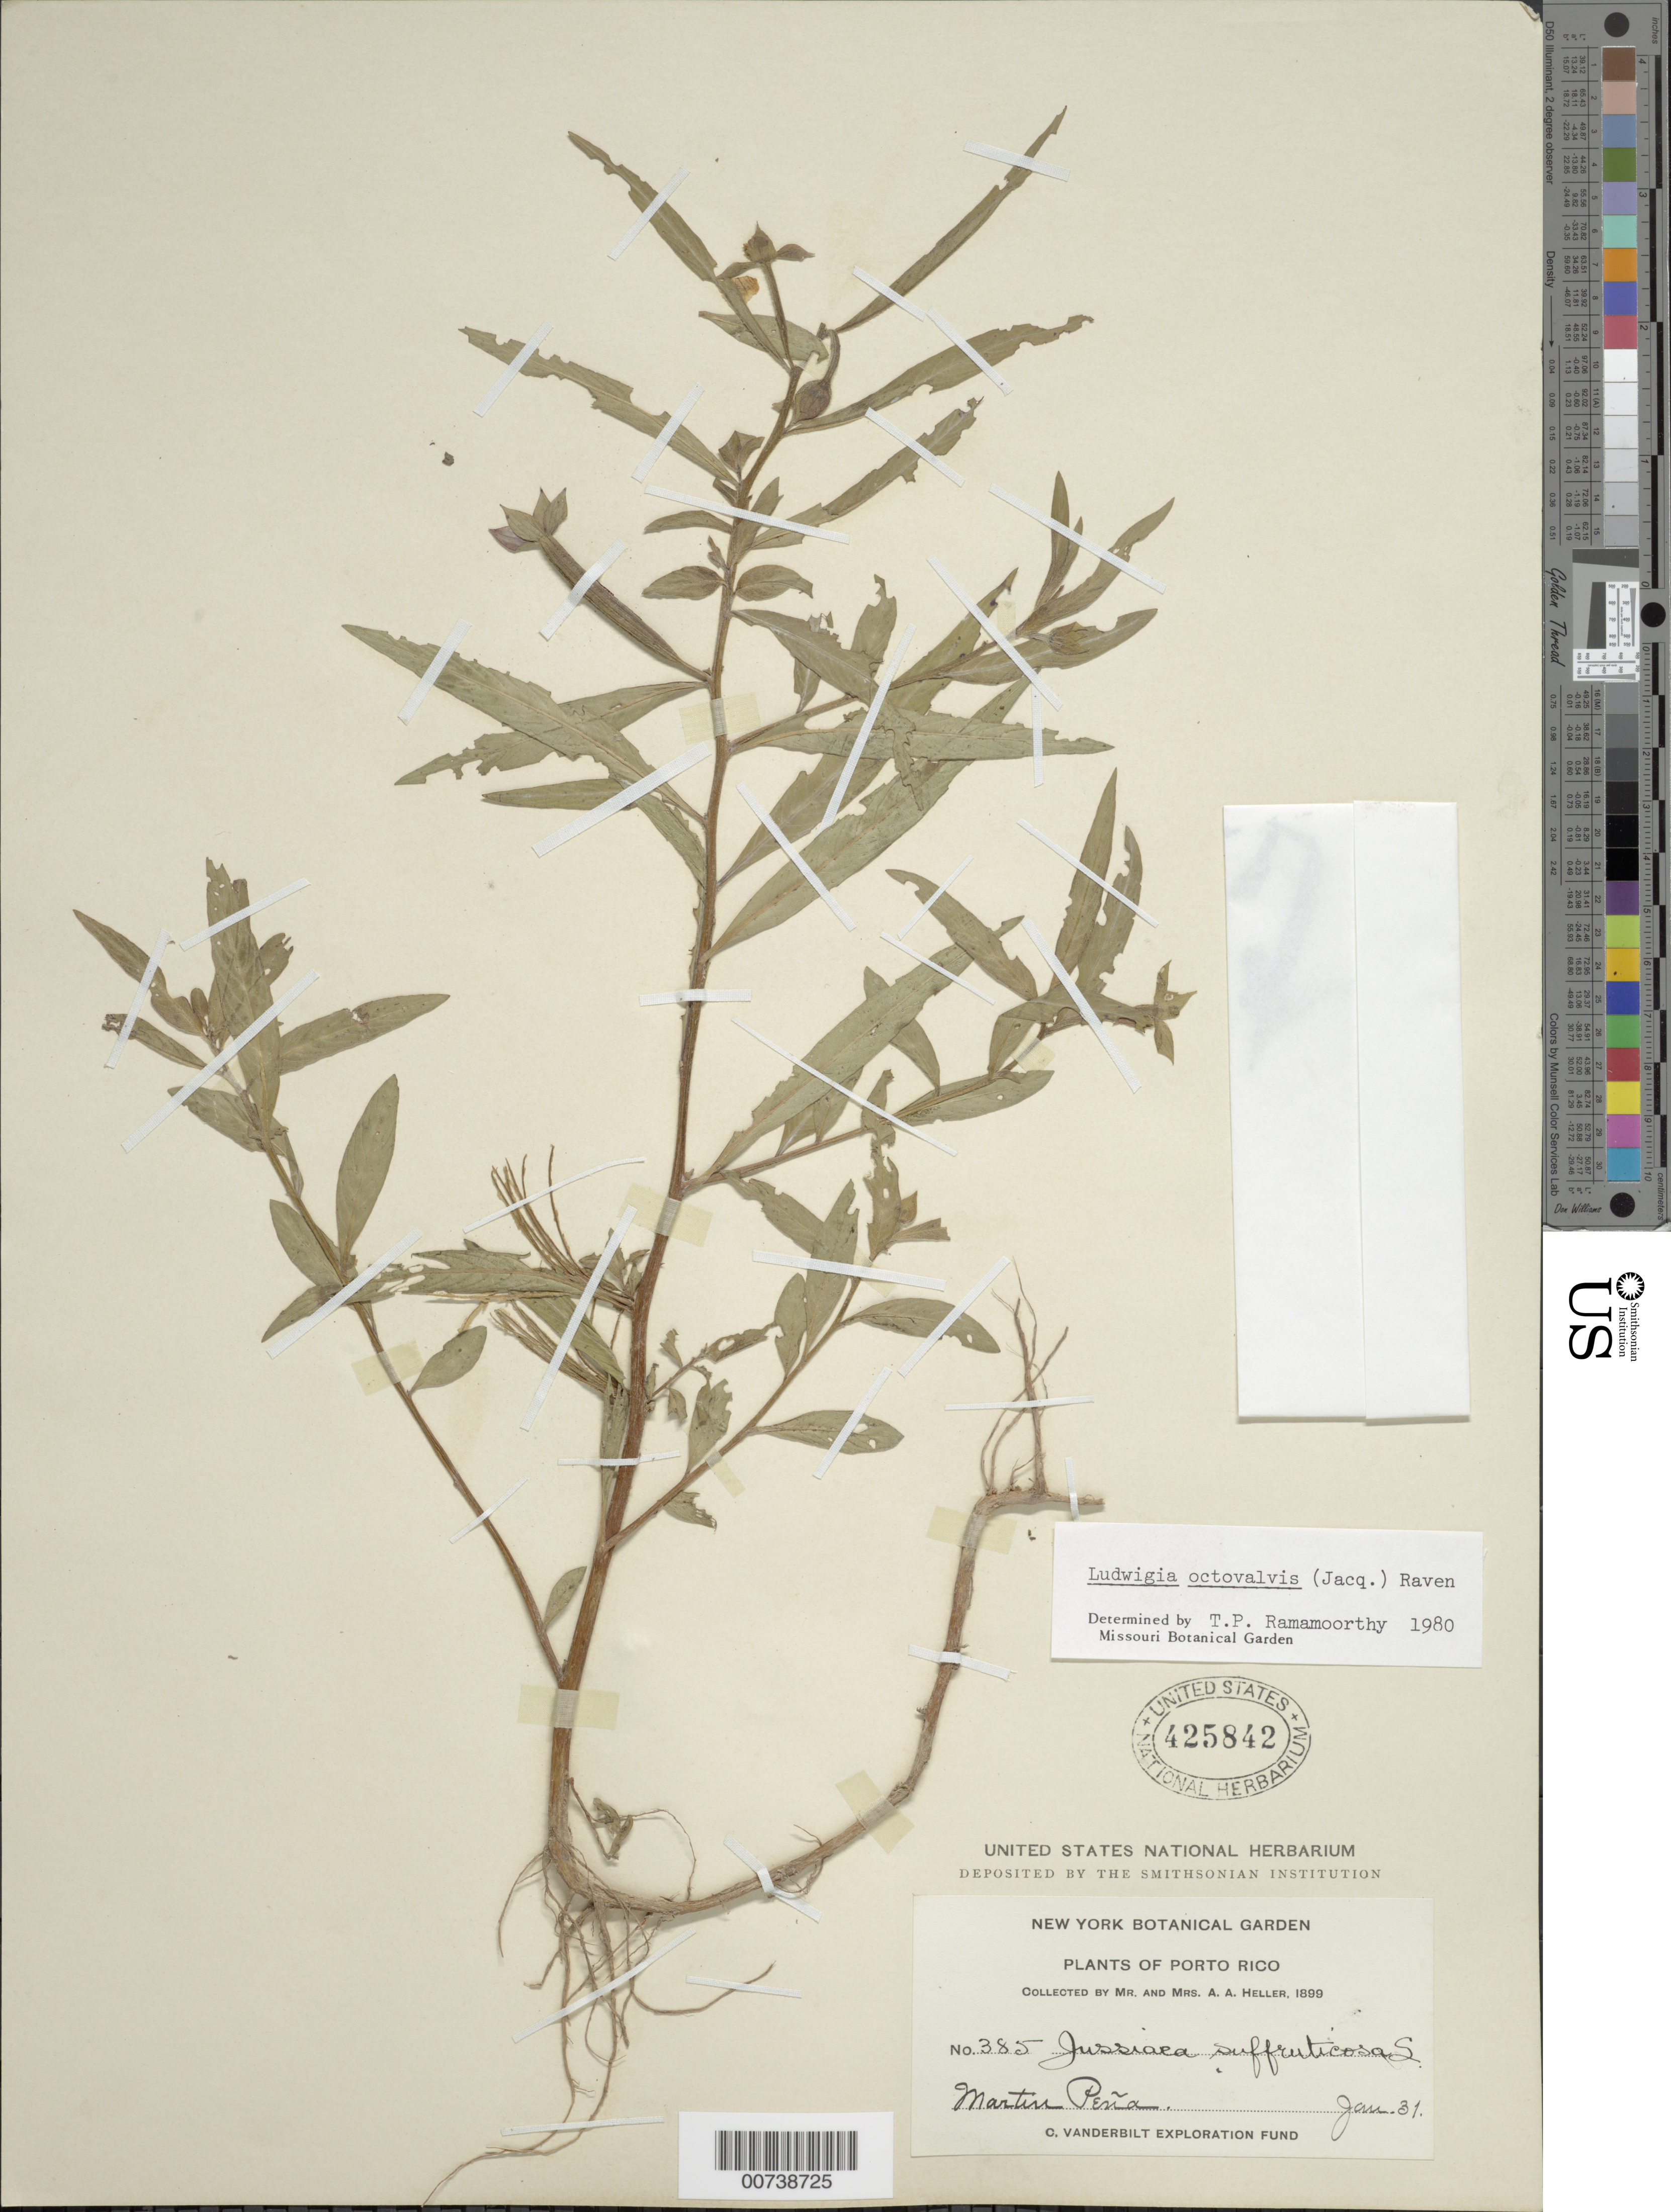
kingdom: Plantae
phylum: Tracheophyta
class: Magnoliopsida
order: Myrtales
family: Onagraceae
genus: Ludwigia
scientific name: Ludwigia octovalvis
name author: (Jacq.) P.H. Raven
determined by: Ramamoorthy, T. P.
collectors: A. A. Heller & E. G. Heller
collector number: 385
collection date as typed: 31 Jan 1899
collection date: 1899-01-31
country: Puerto Rico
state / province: San Juan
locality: Martín Peña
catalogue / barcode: US 425842